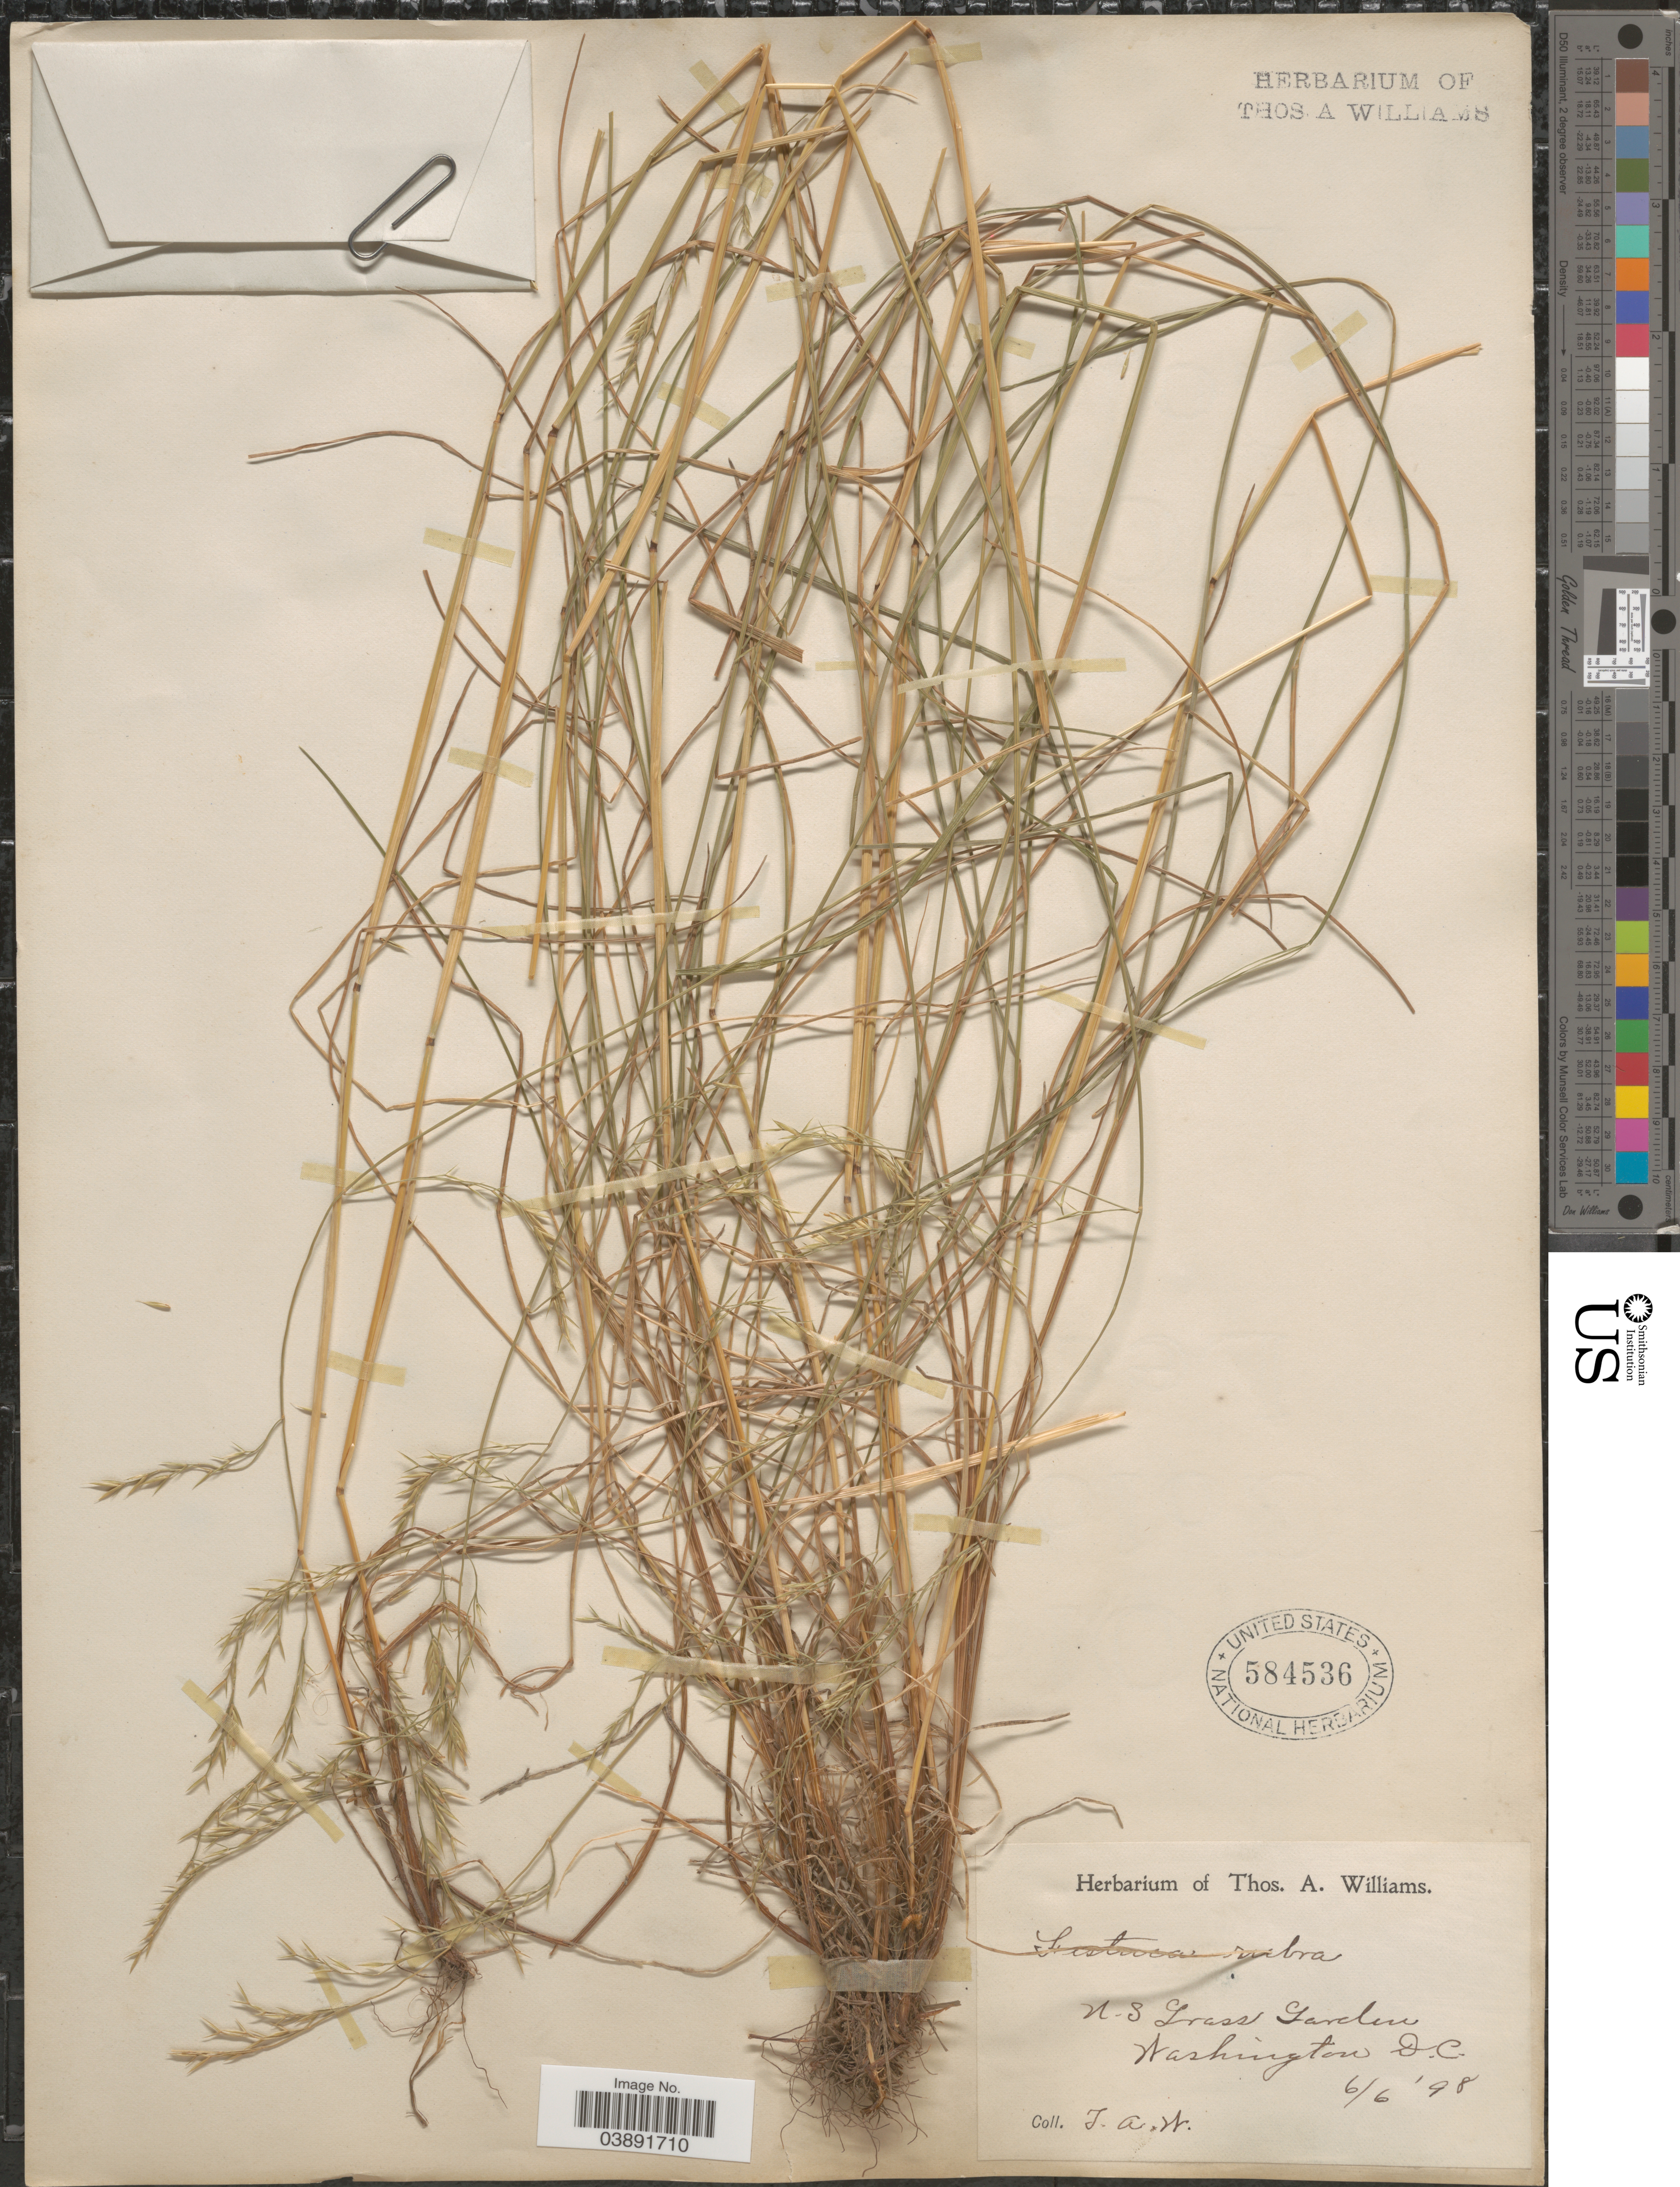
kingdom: Plantae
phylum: Tracheophyta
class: Liliopsida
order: Poales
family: Poaceae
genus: Festuca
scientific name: Festuca rubra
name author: L.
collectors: T. A. Williams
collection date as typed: Transcribed d/m/y: 6/6/98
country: United States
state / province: District of Columbia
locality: U.S. Grass Garden. washington DC.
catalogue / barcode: US 584536